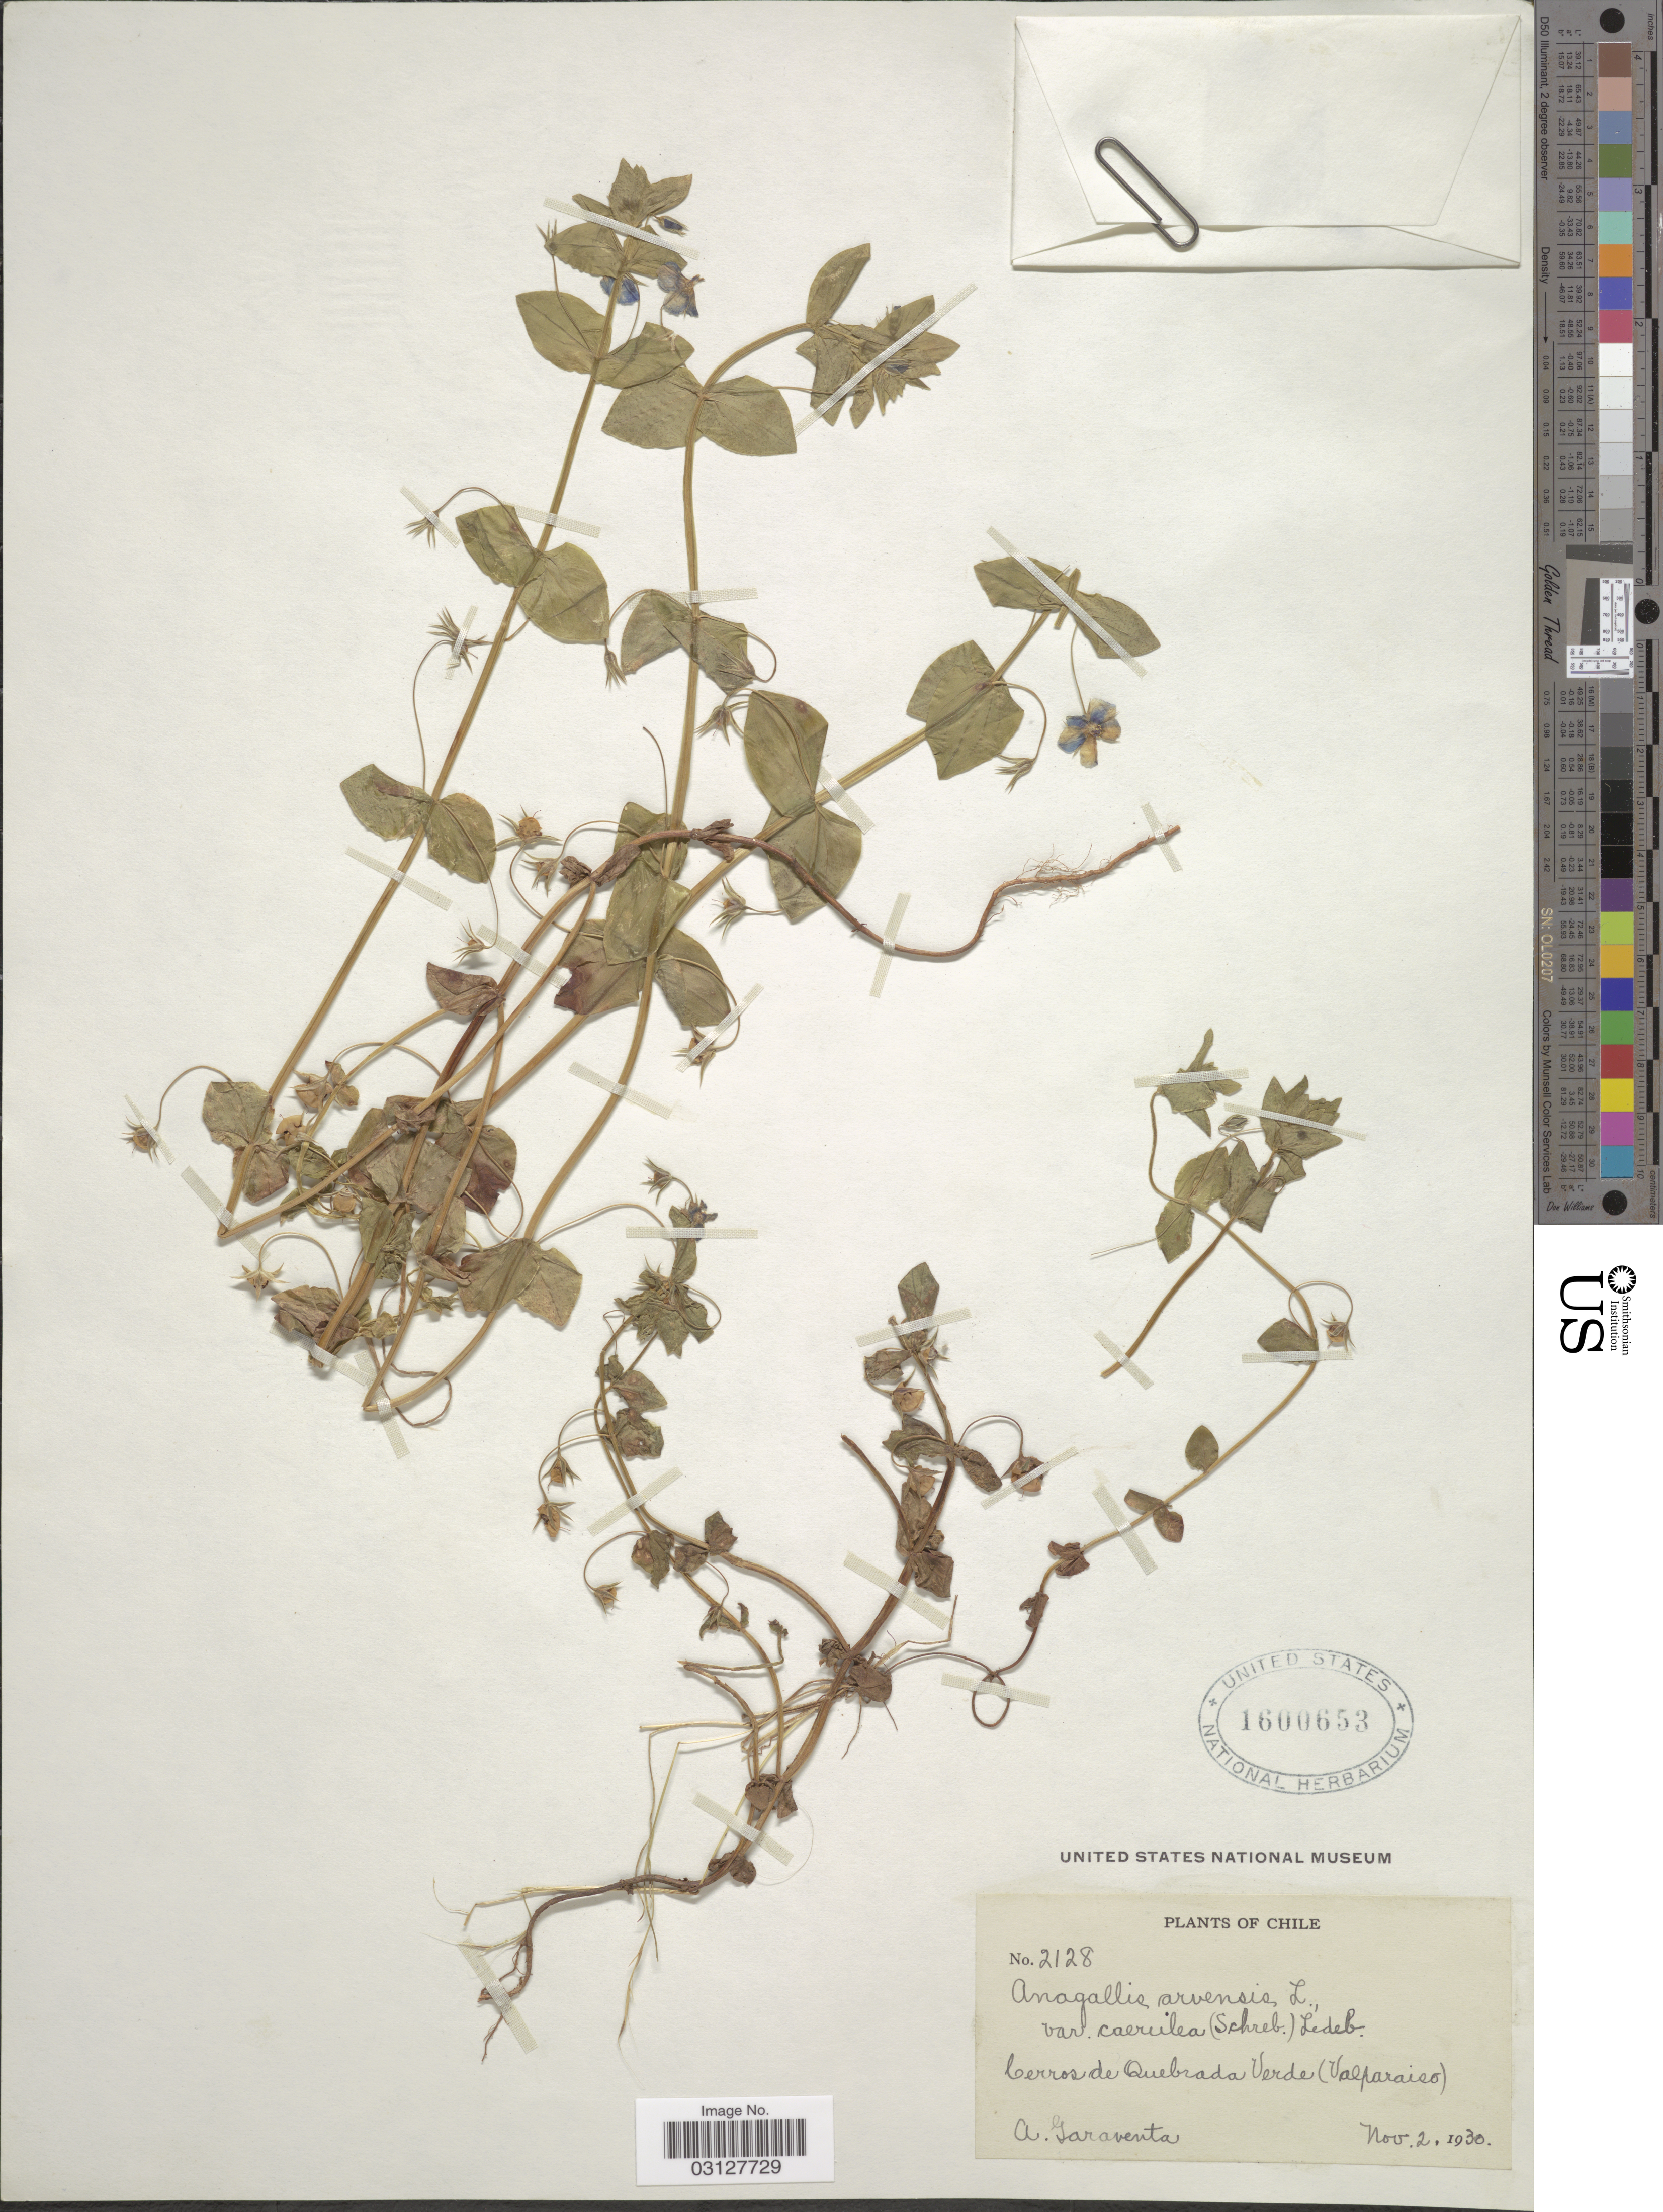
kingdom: Plantae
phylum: Tracheophyta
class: Magnoliopsida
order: Ericales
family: Primulaceae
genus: Anagallis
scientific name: Anagallis coerulea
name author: Schreb.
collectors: A. Garaventa H.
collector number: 2128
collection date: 1930-11-02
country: Chile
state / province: Valparaíso (V)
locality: Cerros de Quebrada Verde (Valparaiso).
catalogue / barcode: US 1600653